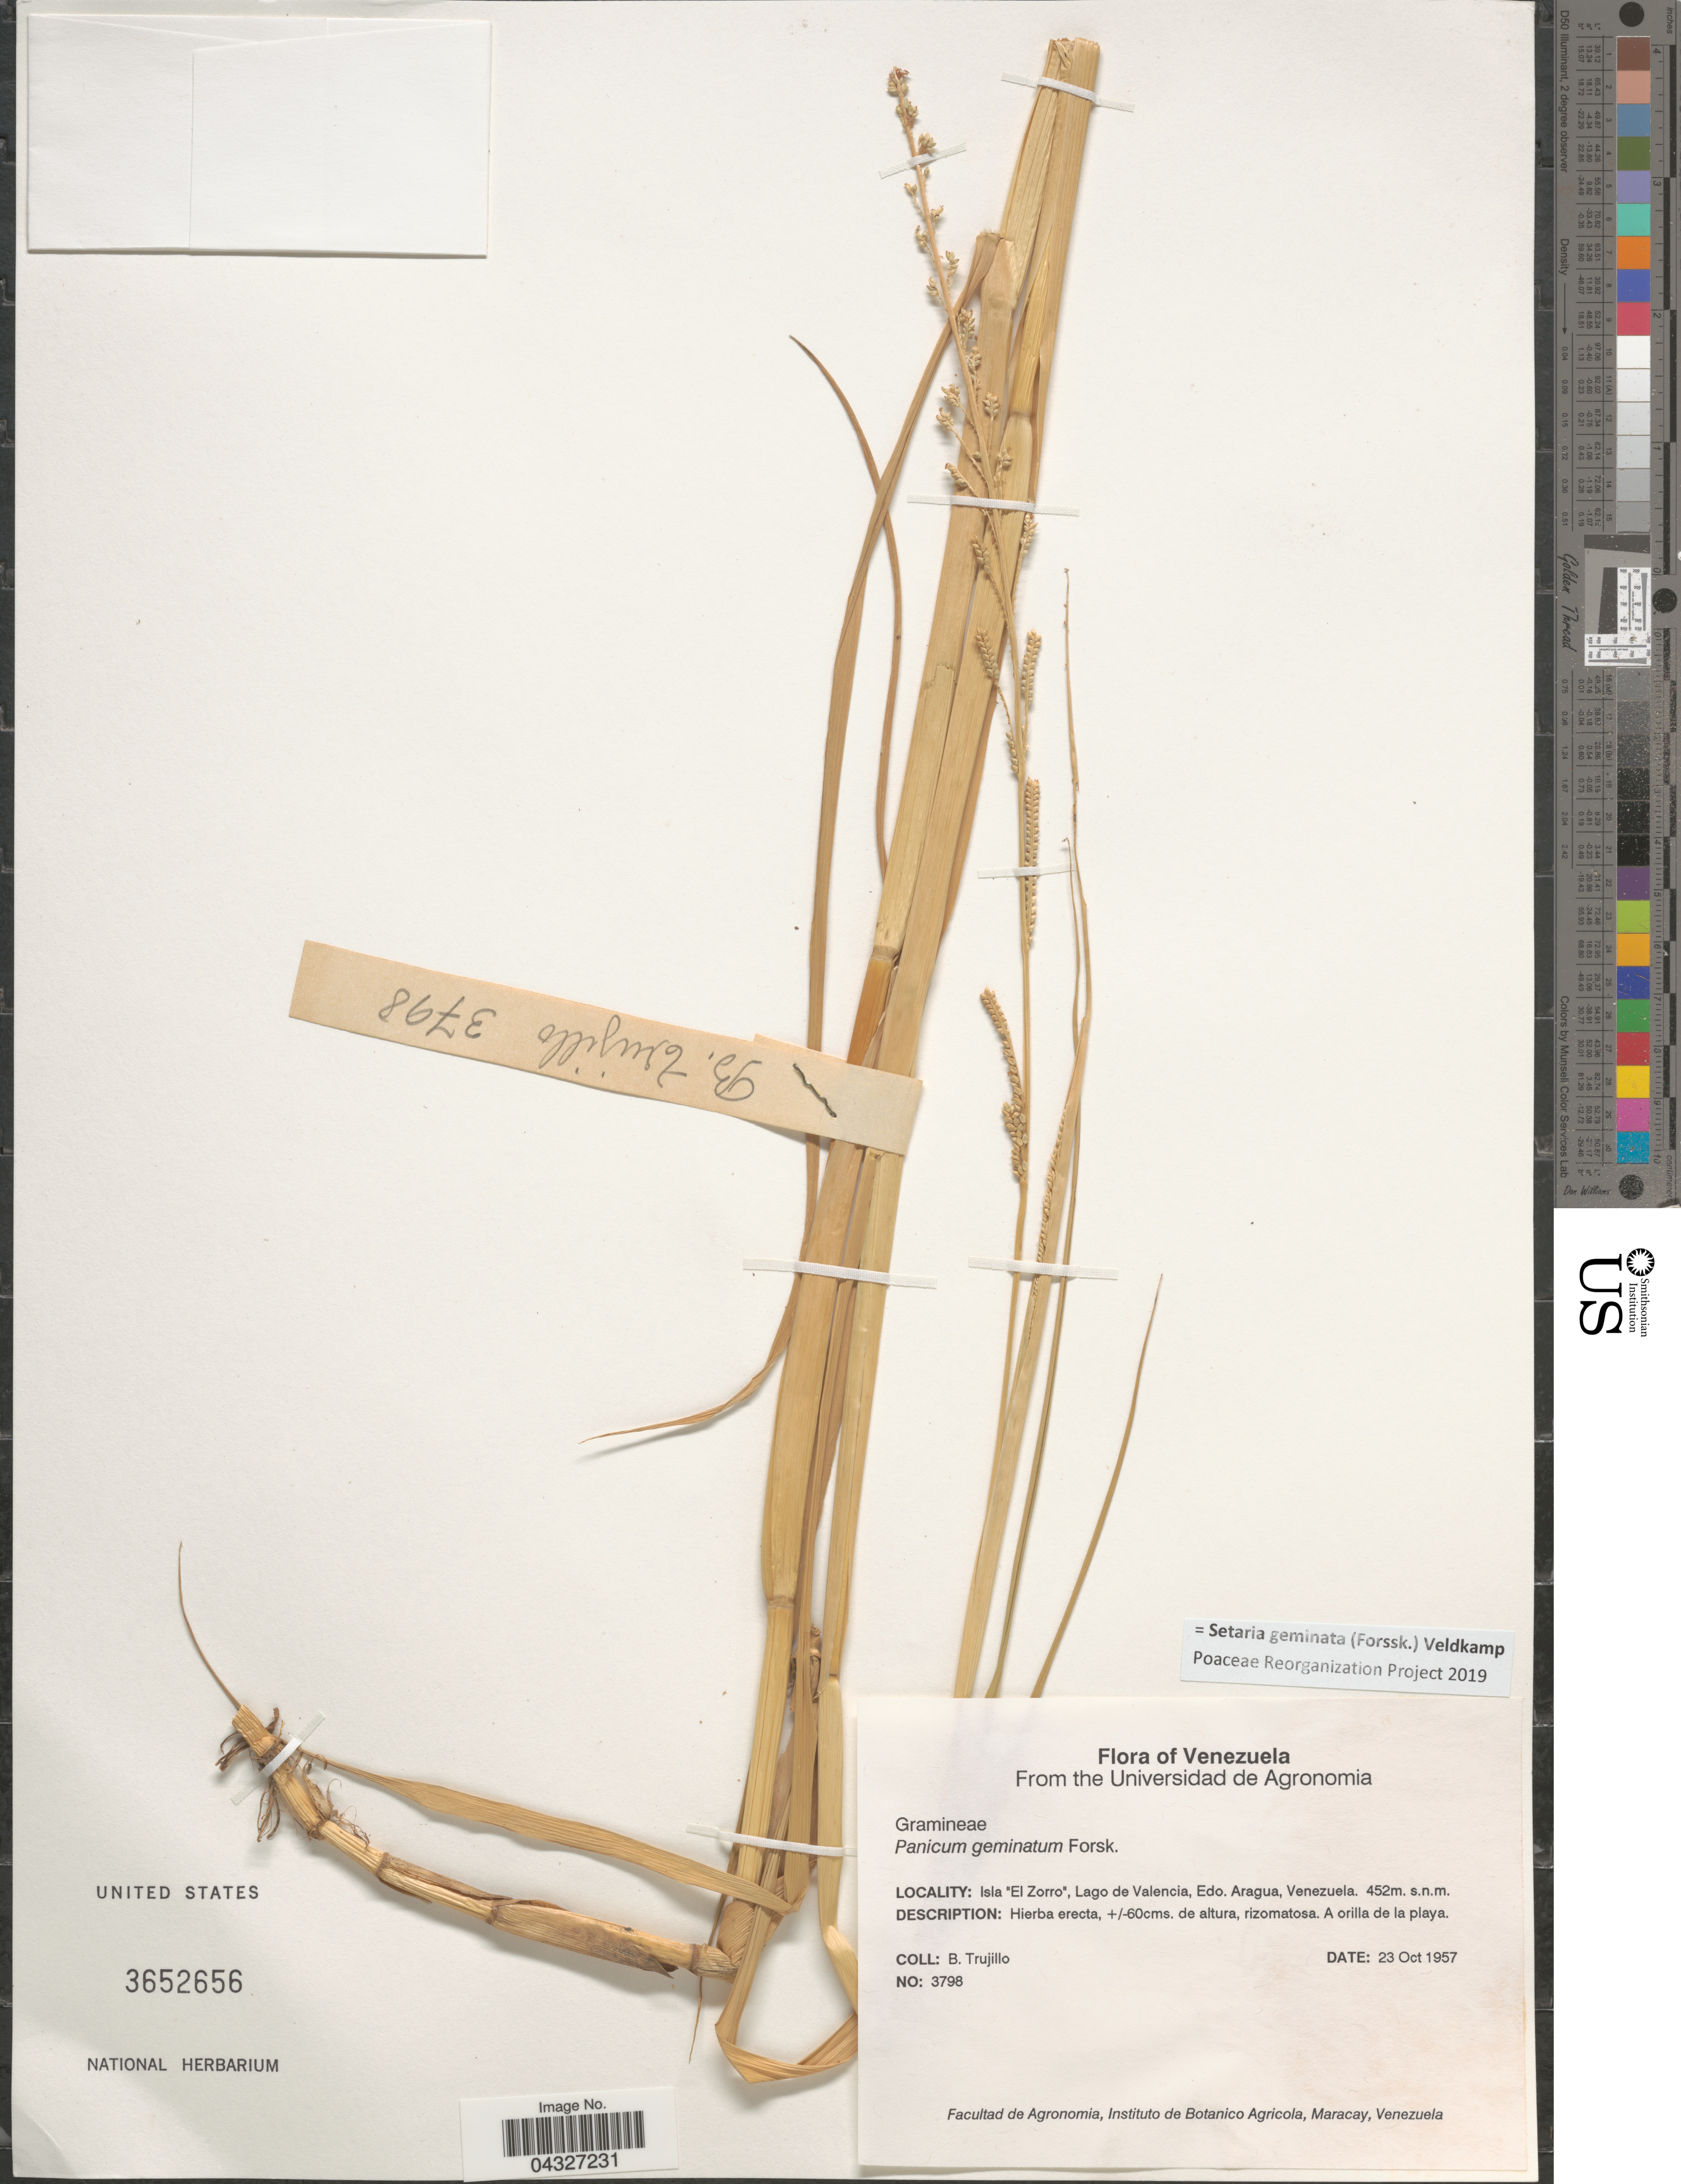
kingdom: Plantae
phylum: Tracheophyta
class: Liliopsida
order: Poales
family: Poaceae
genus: Setaria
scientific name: Setaria geminata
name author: (Forssk.) Veldkamp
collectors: B. Trujillo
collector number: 3798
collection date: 1957-10-23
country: Venezuela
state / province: Aragua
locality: Isla "El Zorro", Lago de Valencia.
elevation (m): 452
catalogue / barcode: US 3652656